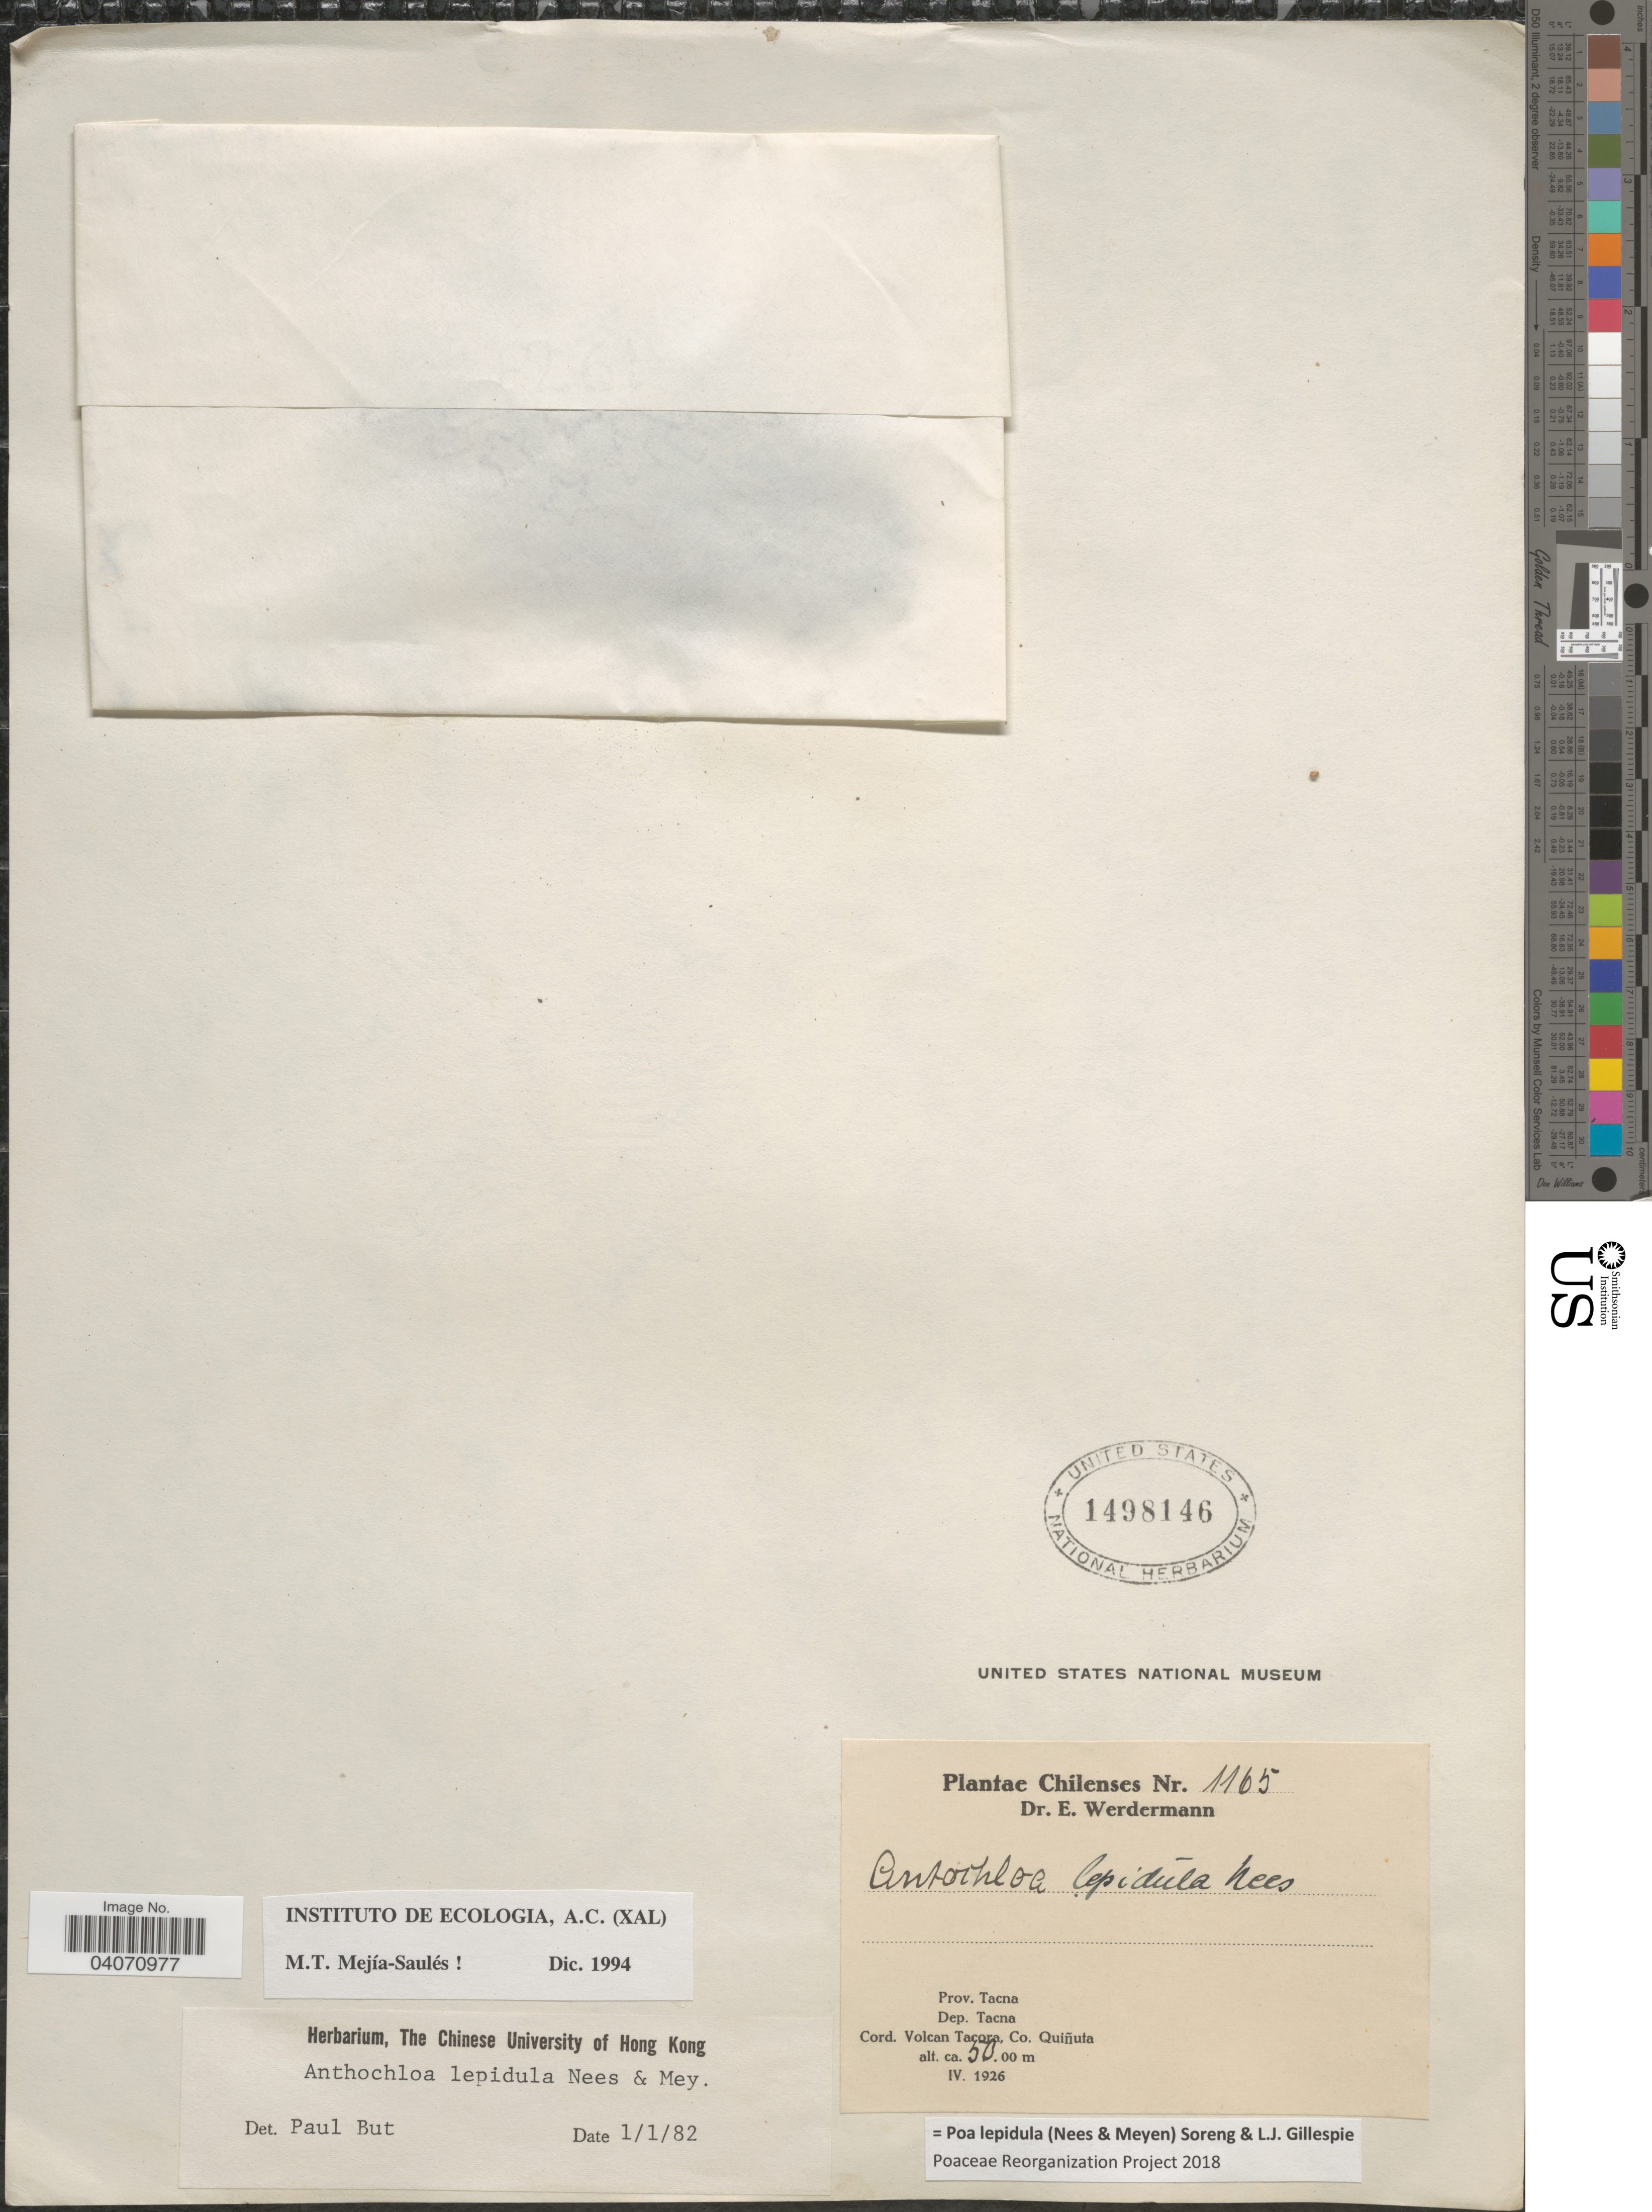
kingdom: Plantae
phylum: Tracheophyta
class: Liliopsida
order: Poales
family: Poaceae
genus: Poa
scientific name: Poa lepidula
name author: (Nees & Meyen) Soreng & L.J. Gillespie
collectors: E. Werdermann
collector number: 1165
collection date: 1926-04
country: Peru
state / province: Tacna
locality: Dep. Tacna. Cord. Volcan Tacora, Co. Quiñuta.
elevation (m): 5000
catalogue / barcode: US 1498146